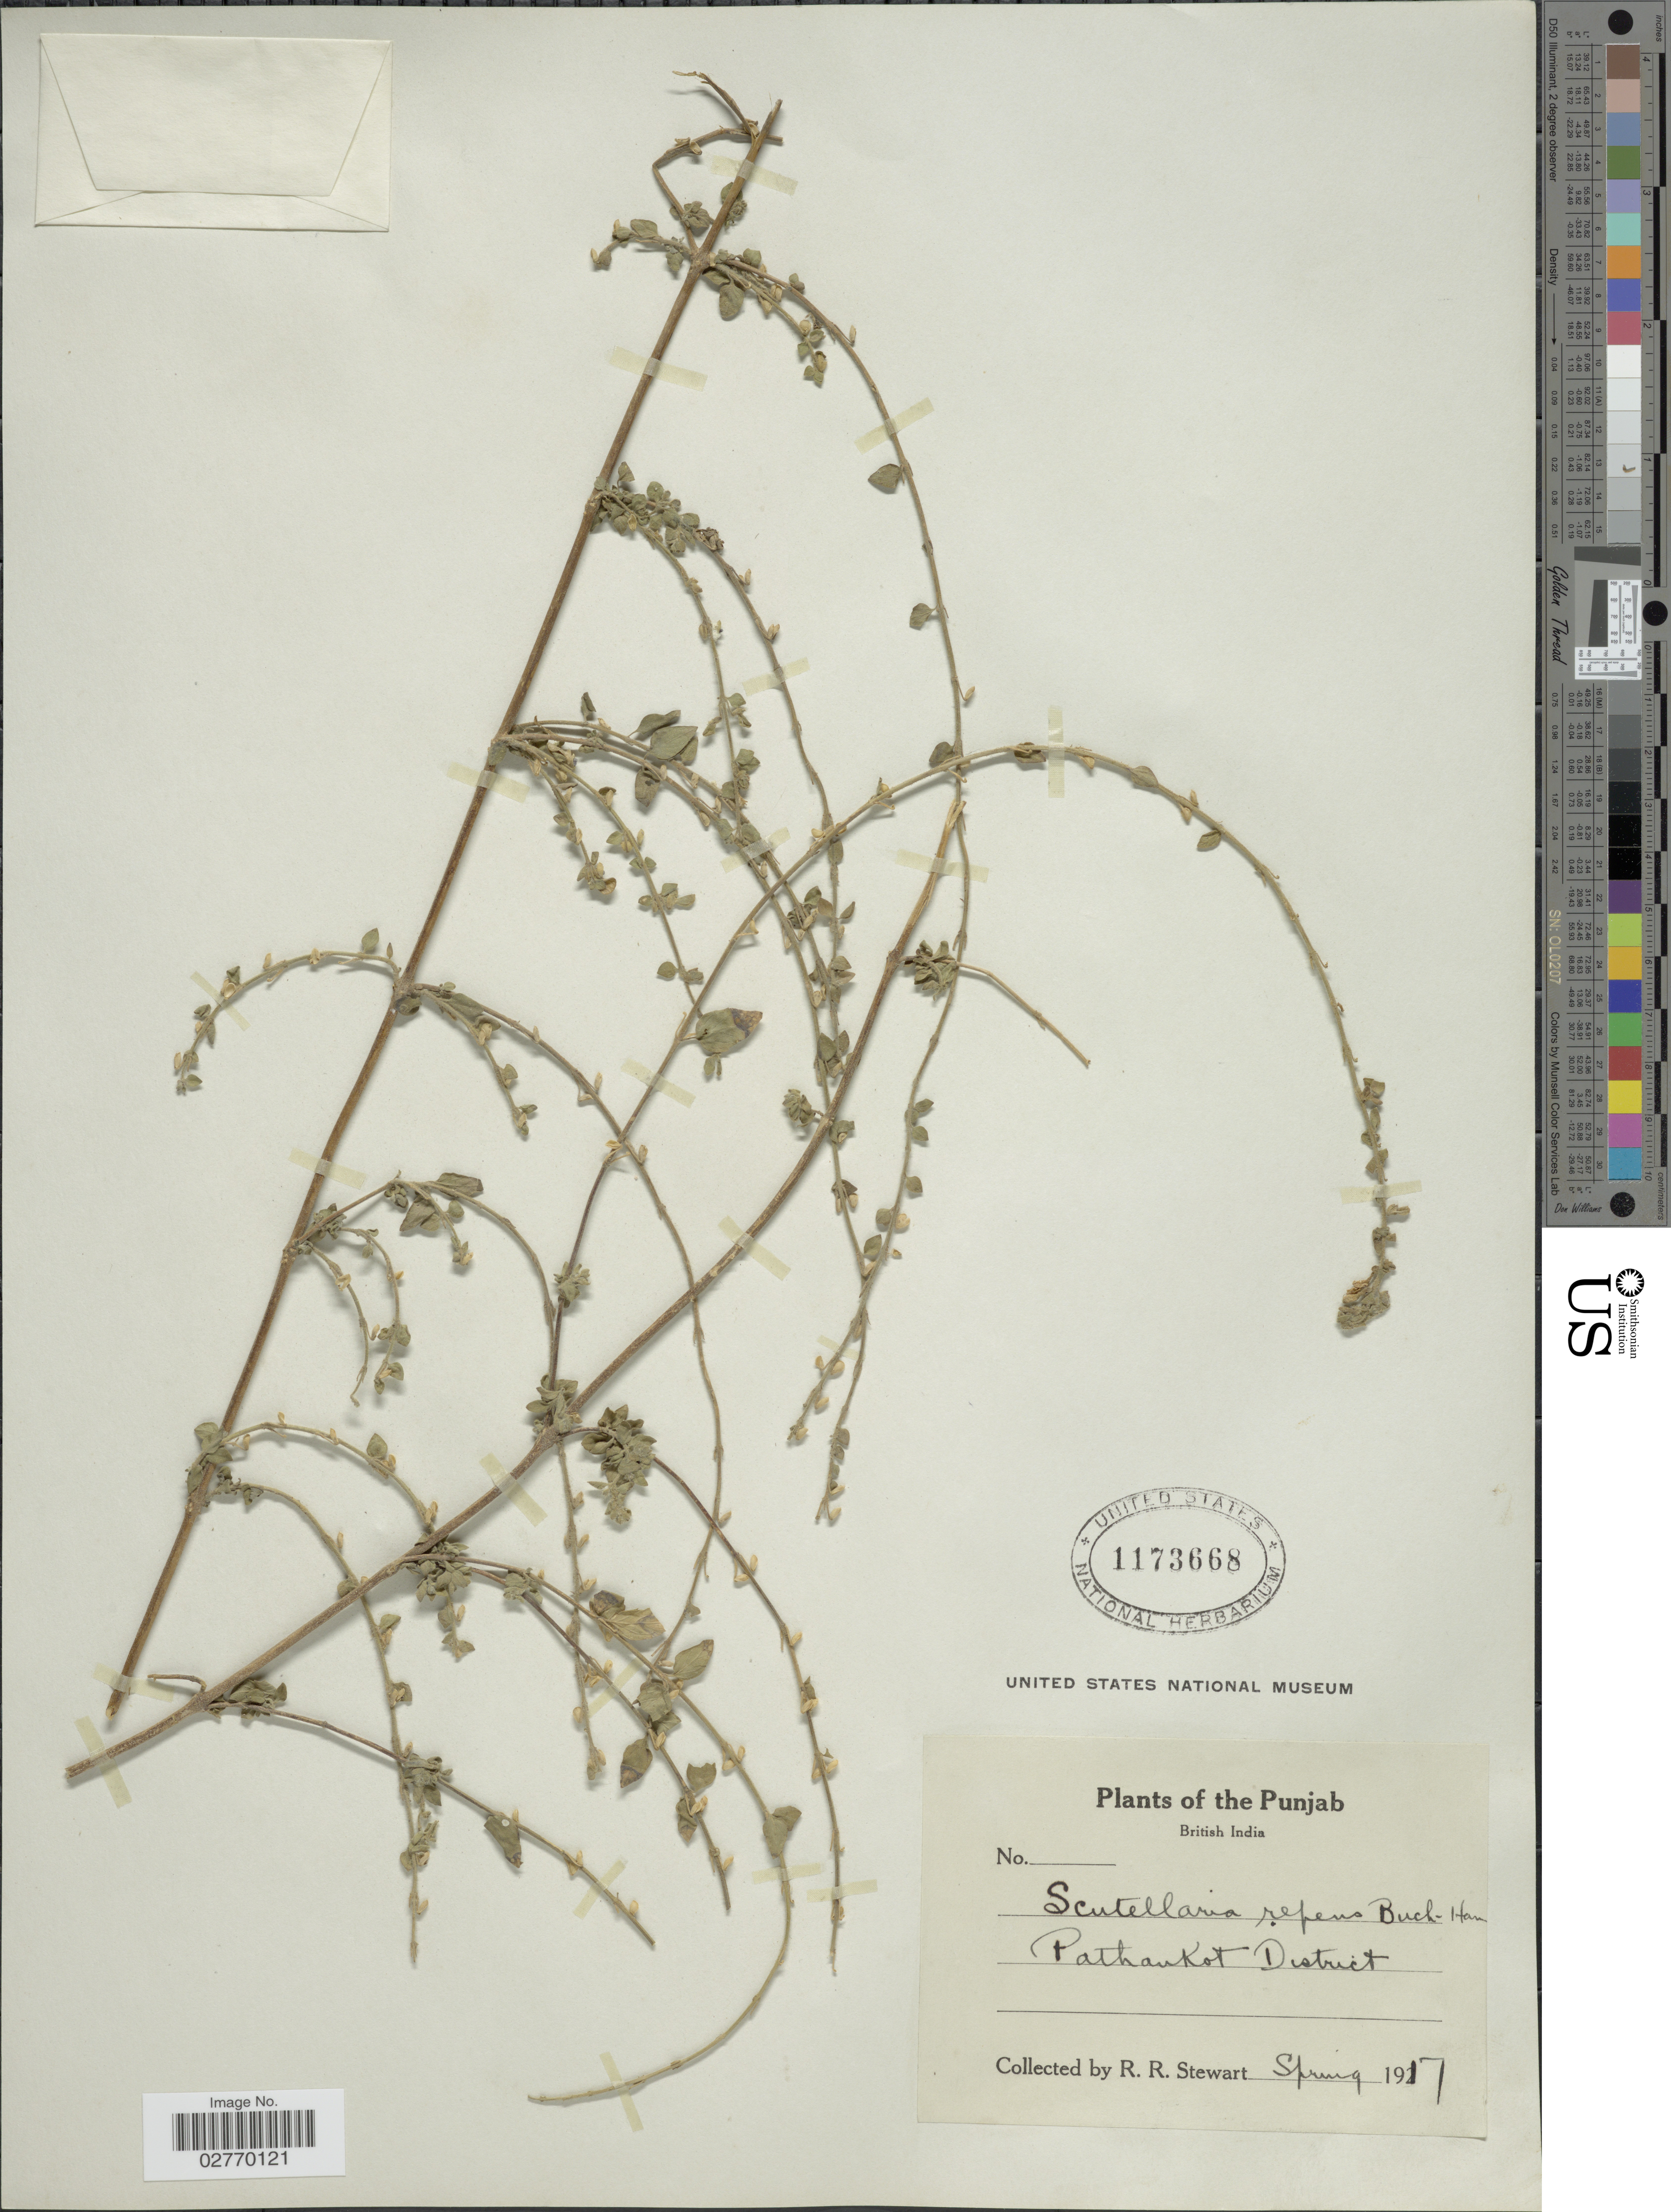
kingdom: Plantae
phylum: Tracheophyta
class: Magnoliopsida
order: Lamiales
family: Lamiaceae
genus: Scutellaria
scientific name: Scutellaria repens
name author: Buch.-Ham. ex D. Don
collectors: R. R. Stewart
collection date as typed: Spring 1917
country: India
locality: British India. Pathankot District.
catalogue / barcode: US 1173668